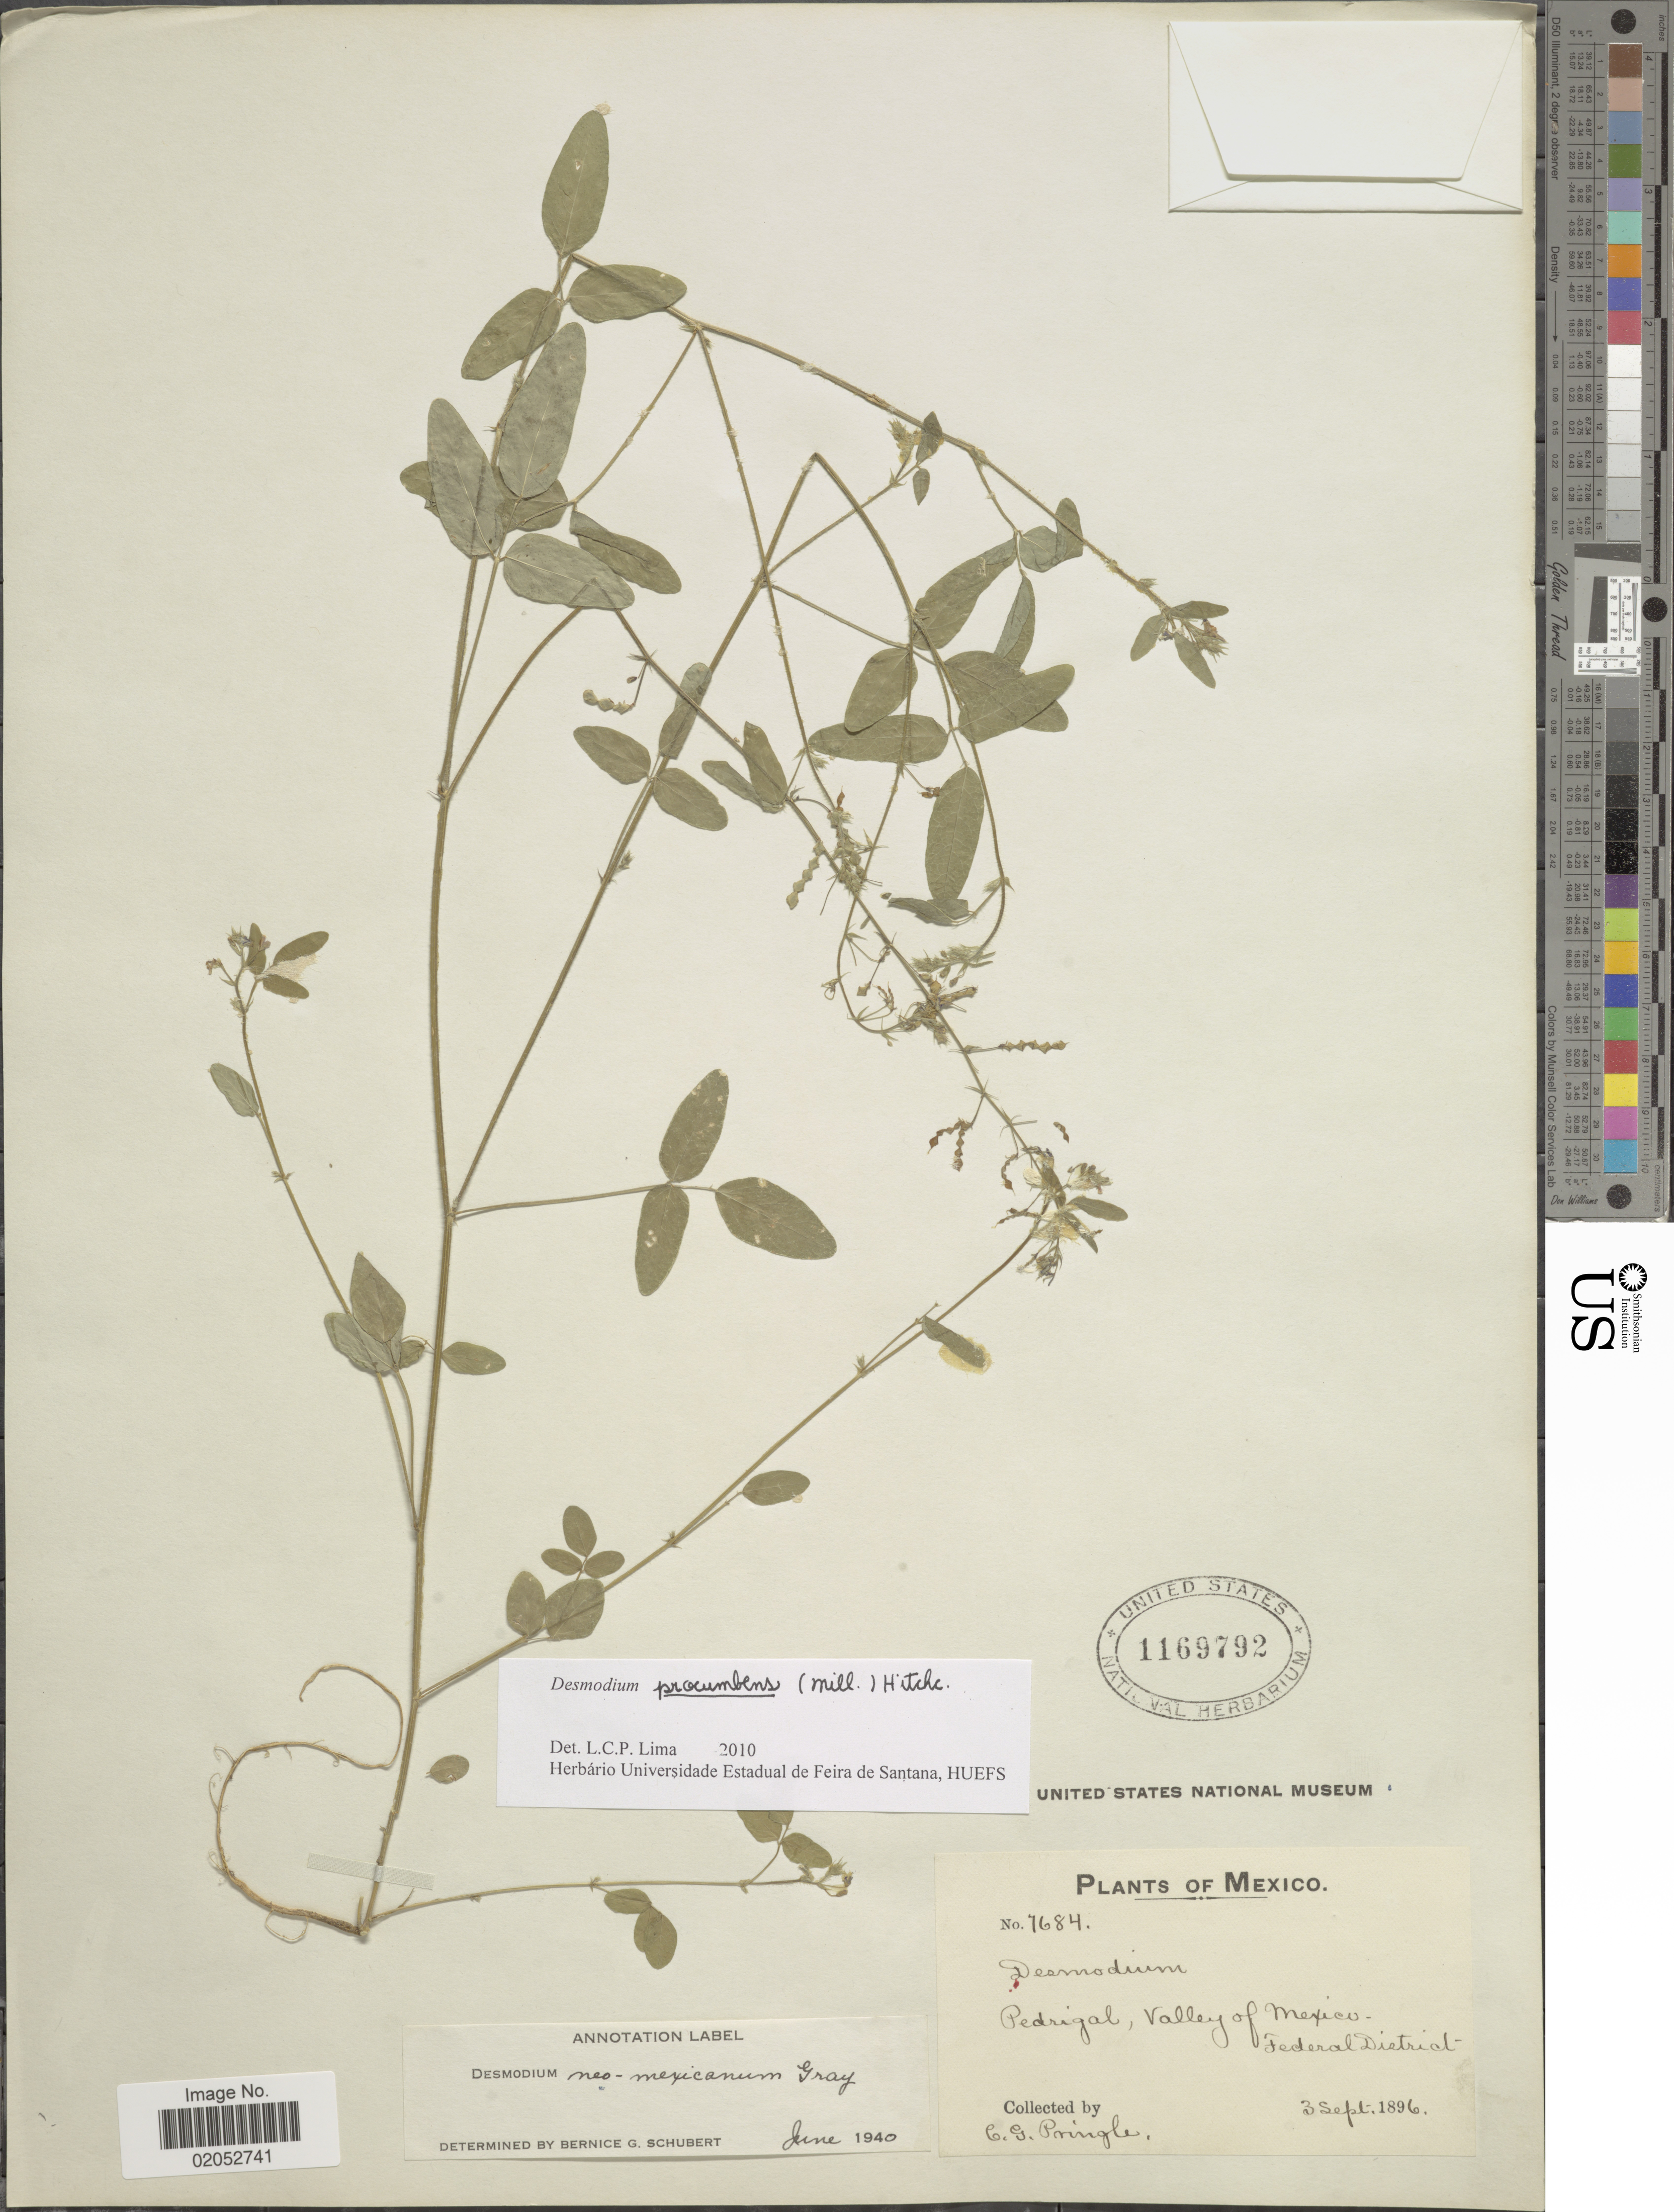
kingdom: Plantae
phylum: Tracheophyta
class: Magnoliopsida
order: Fabales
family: Fabaceae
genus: Desmodium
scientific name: Desmodium procumbens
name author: (Mill.) Hitchc.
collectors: C. G. Pringle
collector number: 7684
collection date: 1896-09-03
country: Mexico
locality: Pedrigal, Valley of Mexico, Federal District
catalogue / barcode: US 1169792